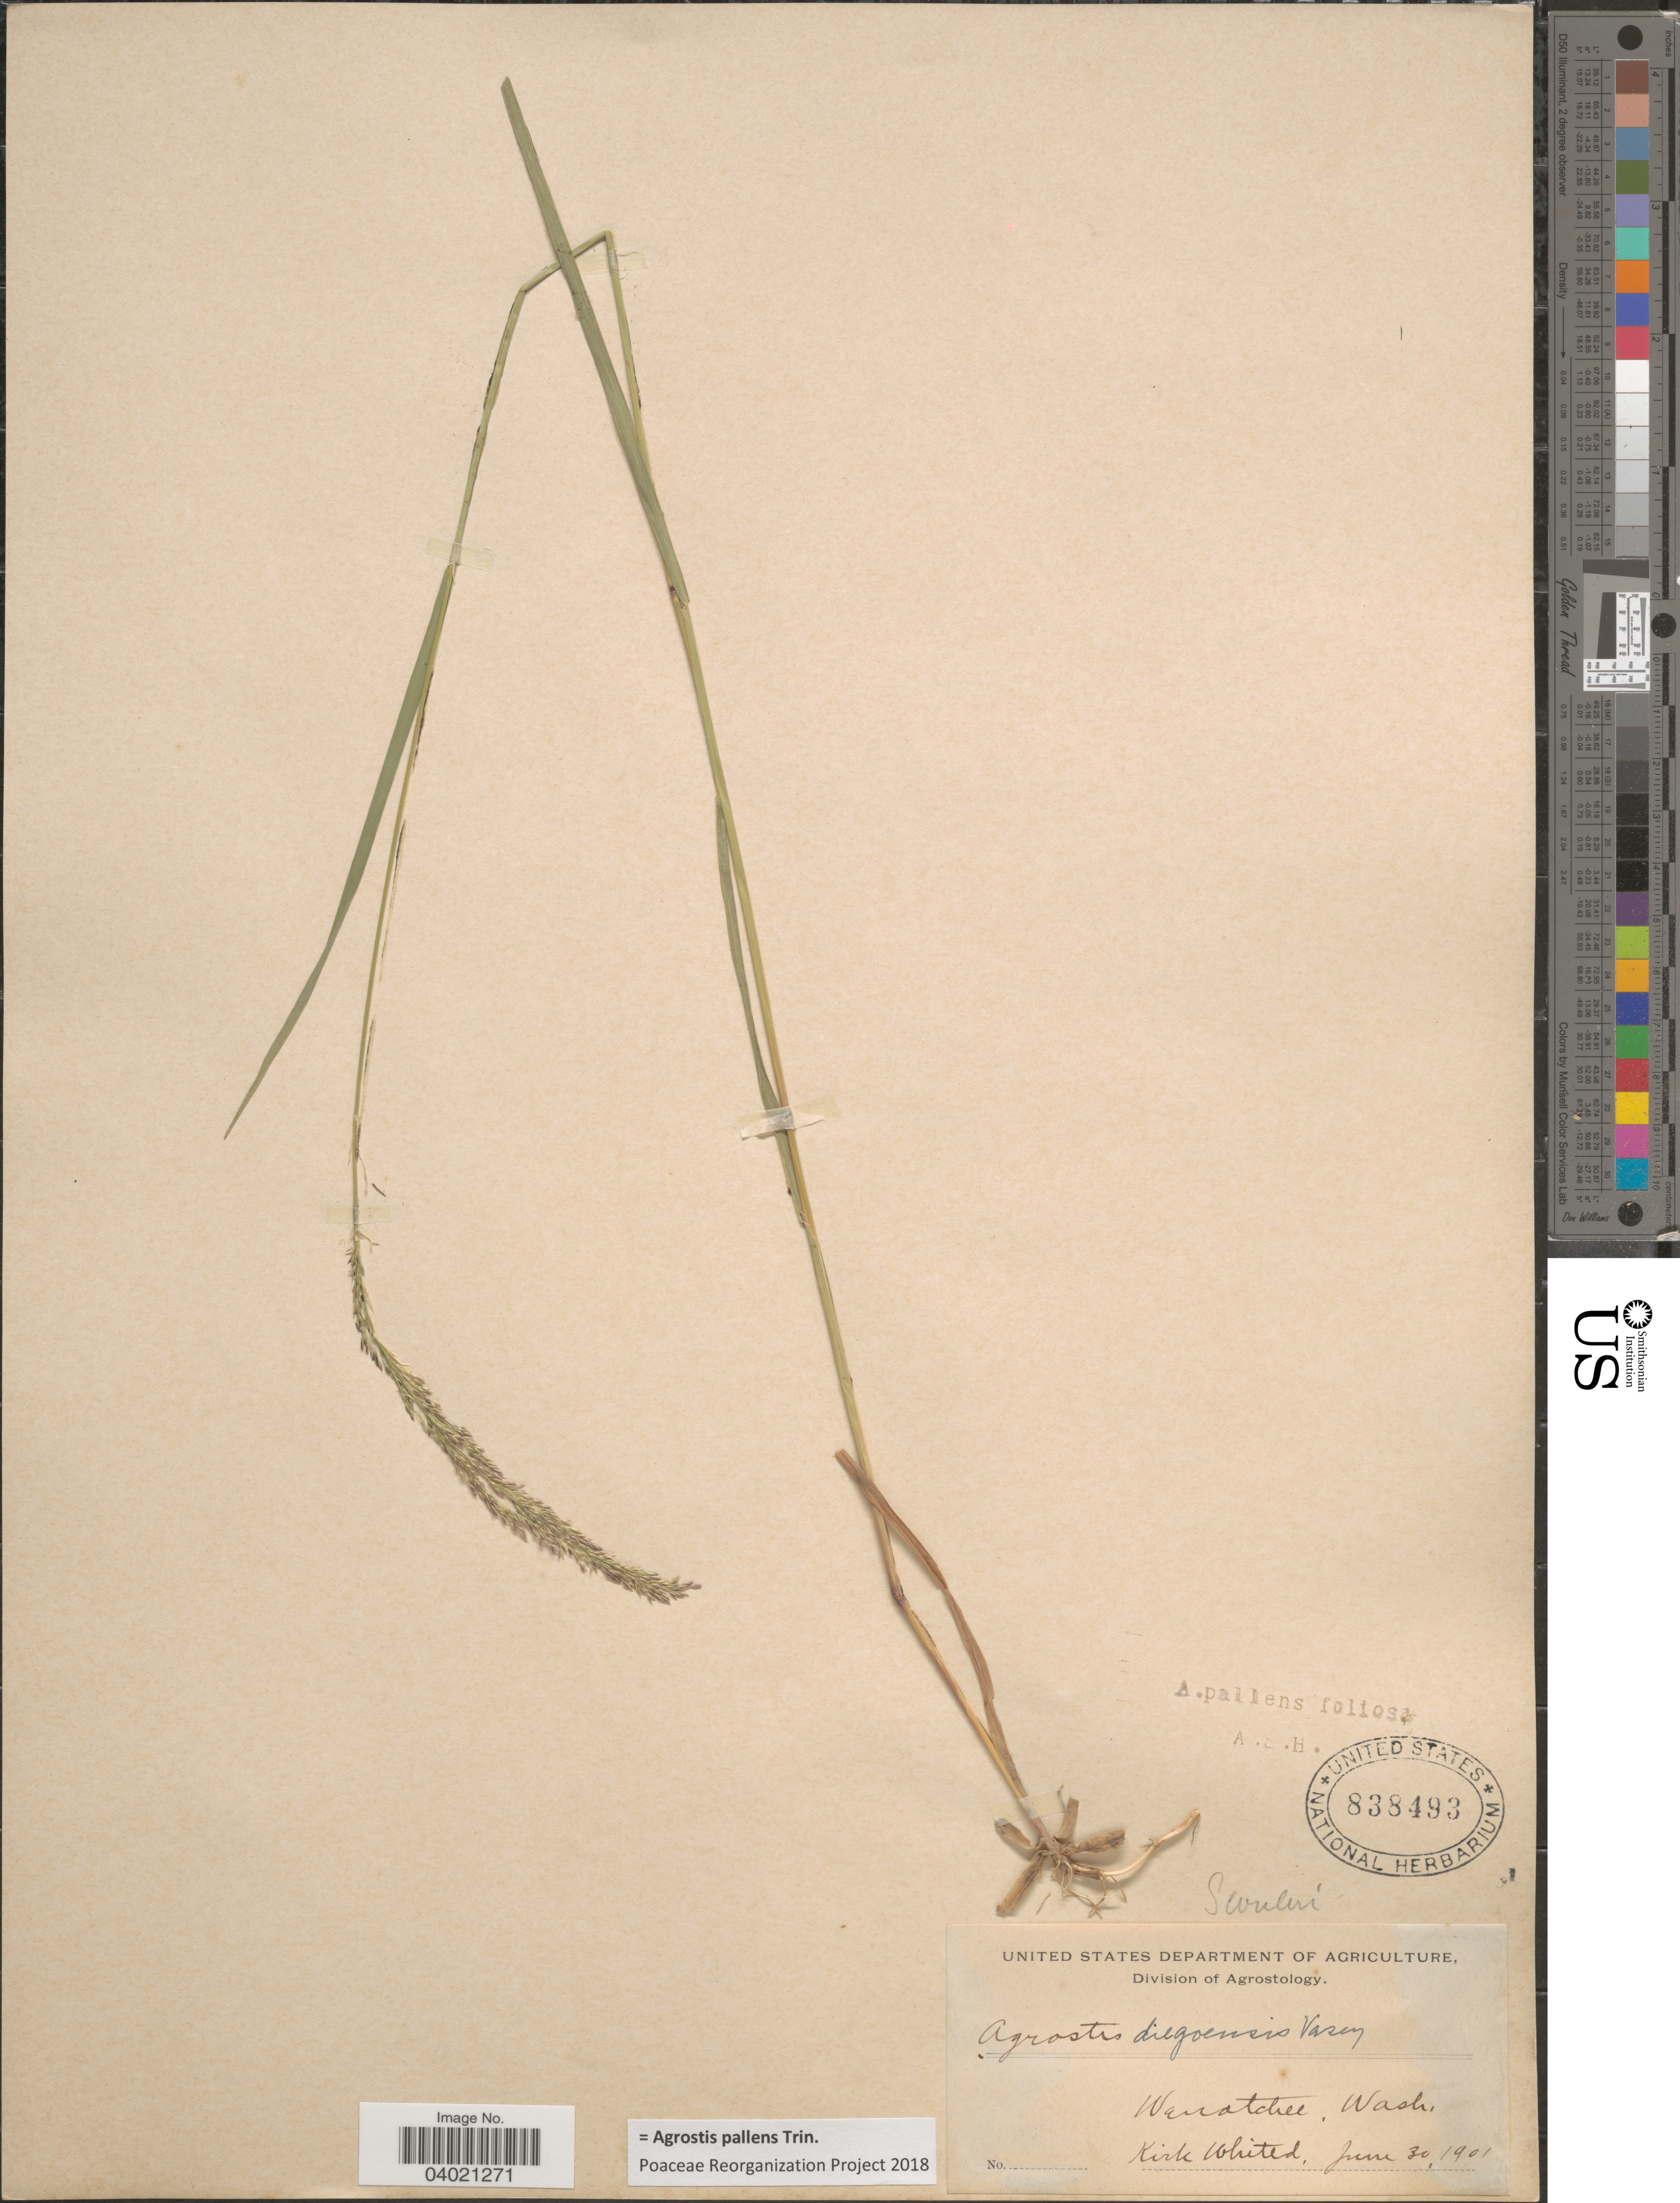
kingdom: Plantae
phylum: Tracheophyta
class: Liliopsida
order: Poales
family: Poaceae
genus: Agrostis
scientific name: Agrostis pallens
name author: Trin.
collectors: K. Whited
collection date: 1901-06-30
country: United States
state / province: Washington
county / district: Chelan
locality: Wenatchee.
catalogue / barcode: US 838493